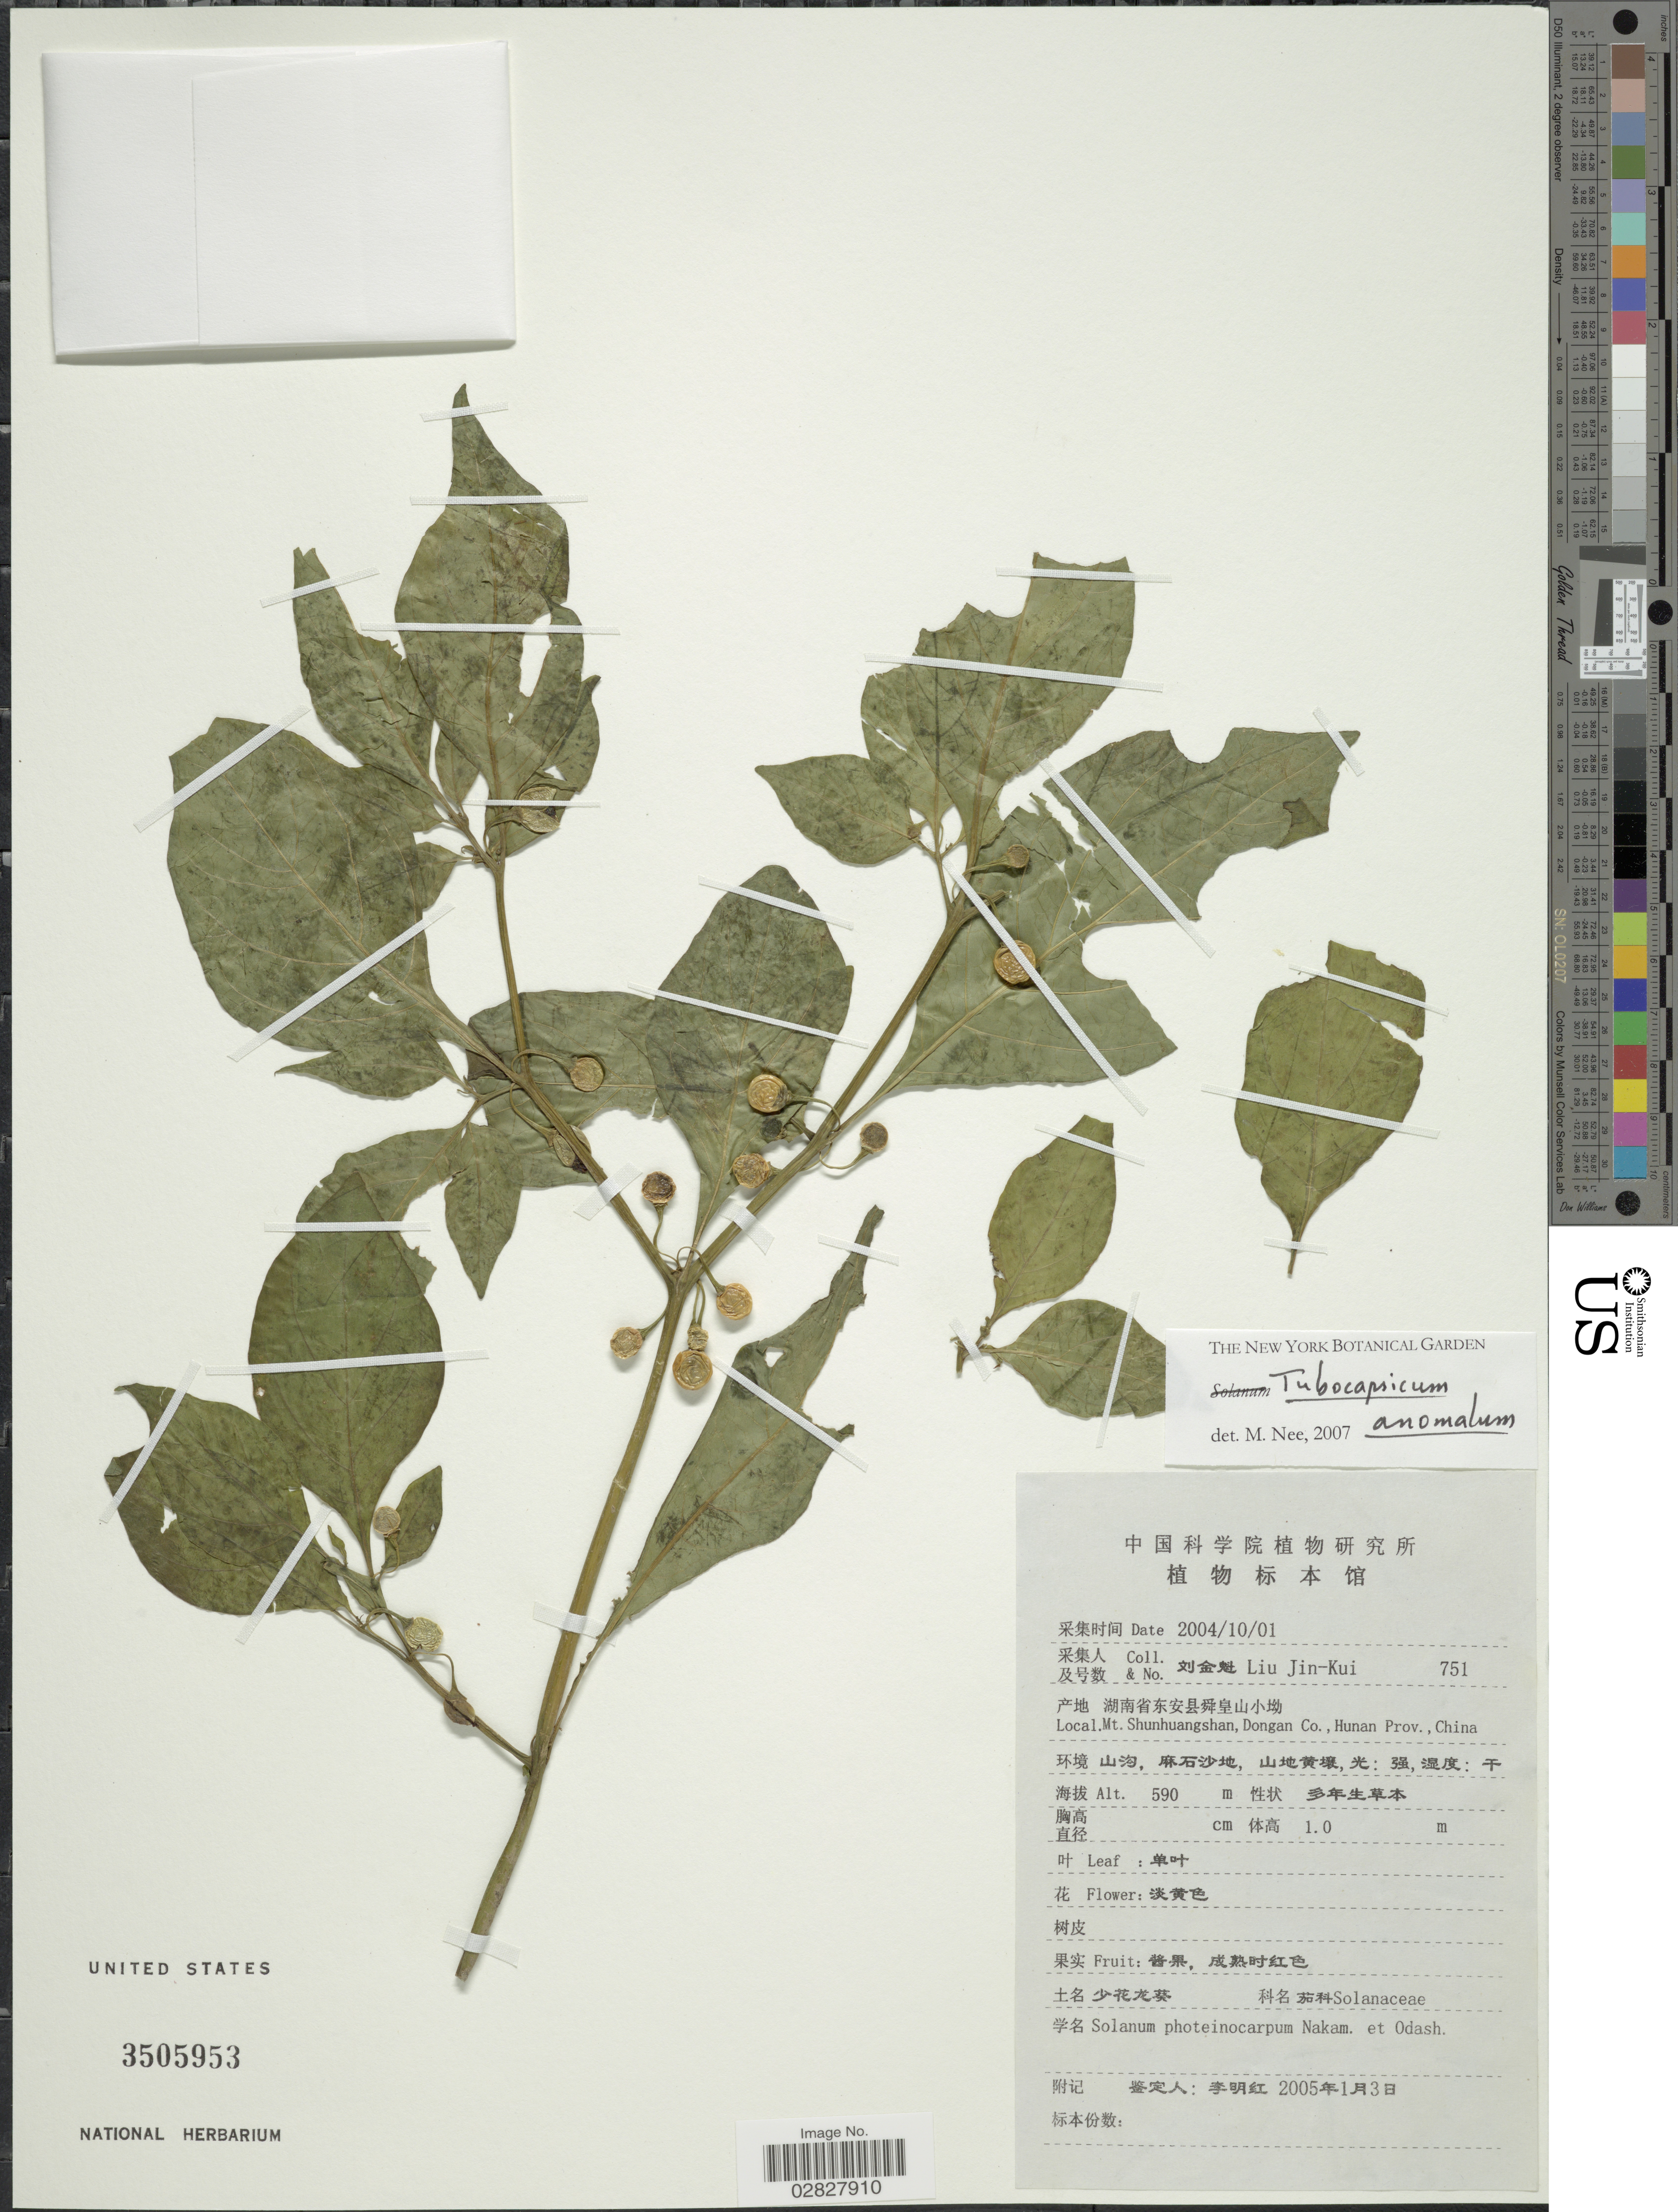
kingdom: Plantae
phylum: Tracheophyta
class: Magnoliopsida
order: Solanales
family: Solanaceae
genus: Tubocapsicum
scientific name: Tubocapsicum anomalum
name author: (Franch. & Sav.) Makino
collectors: Liu Jin-Kui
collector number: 751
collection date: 2004-10-01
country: China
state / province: Hunan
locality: Mt. Shunhuangshan, Dongan Co., Hunan Prov.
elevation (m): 590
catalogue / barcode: US 3505953